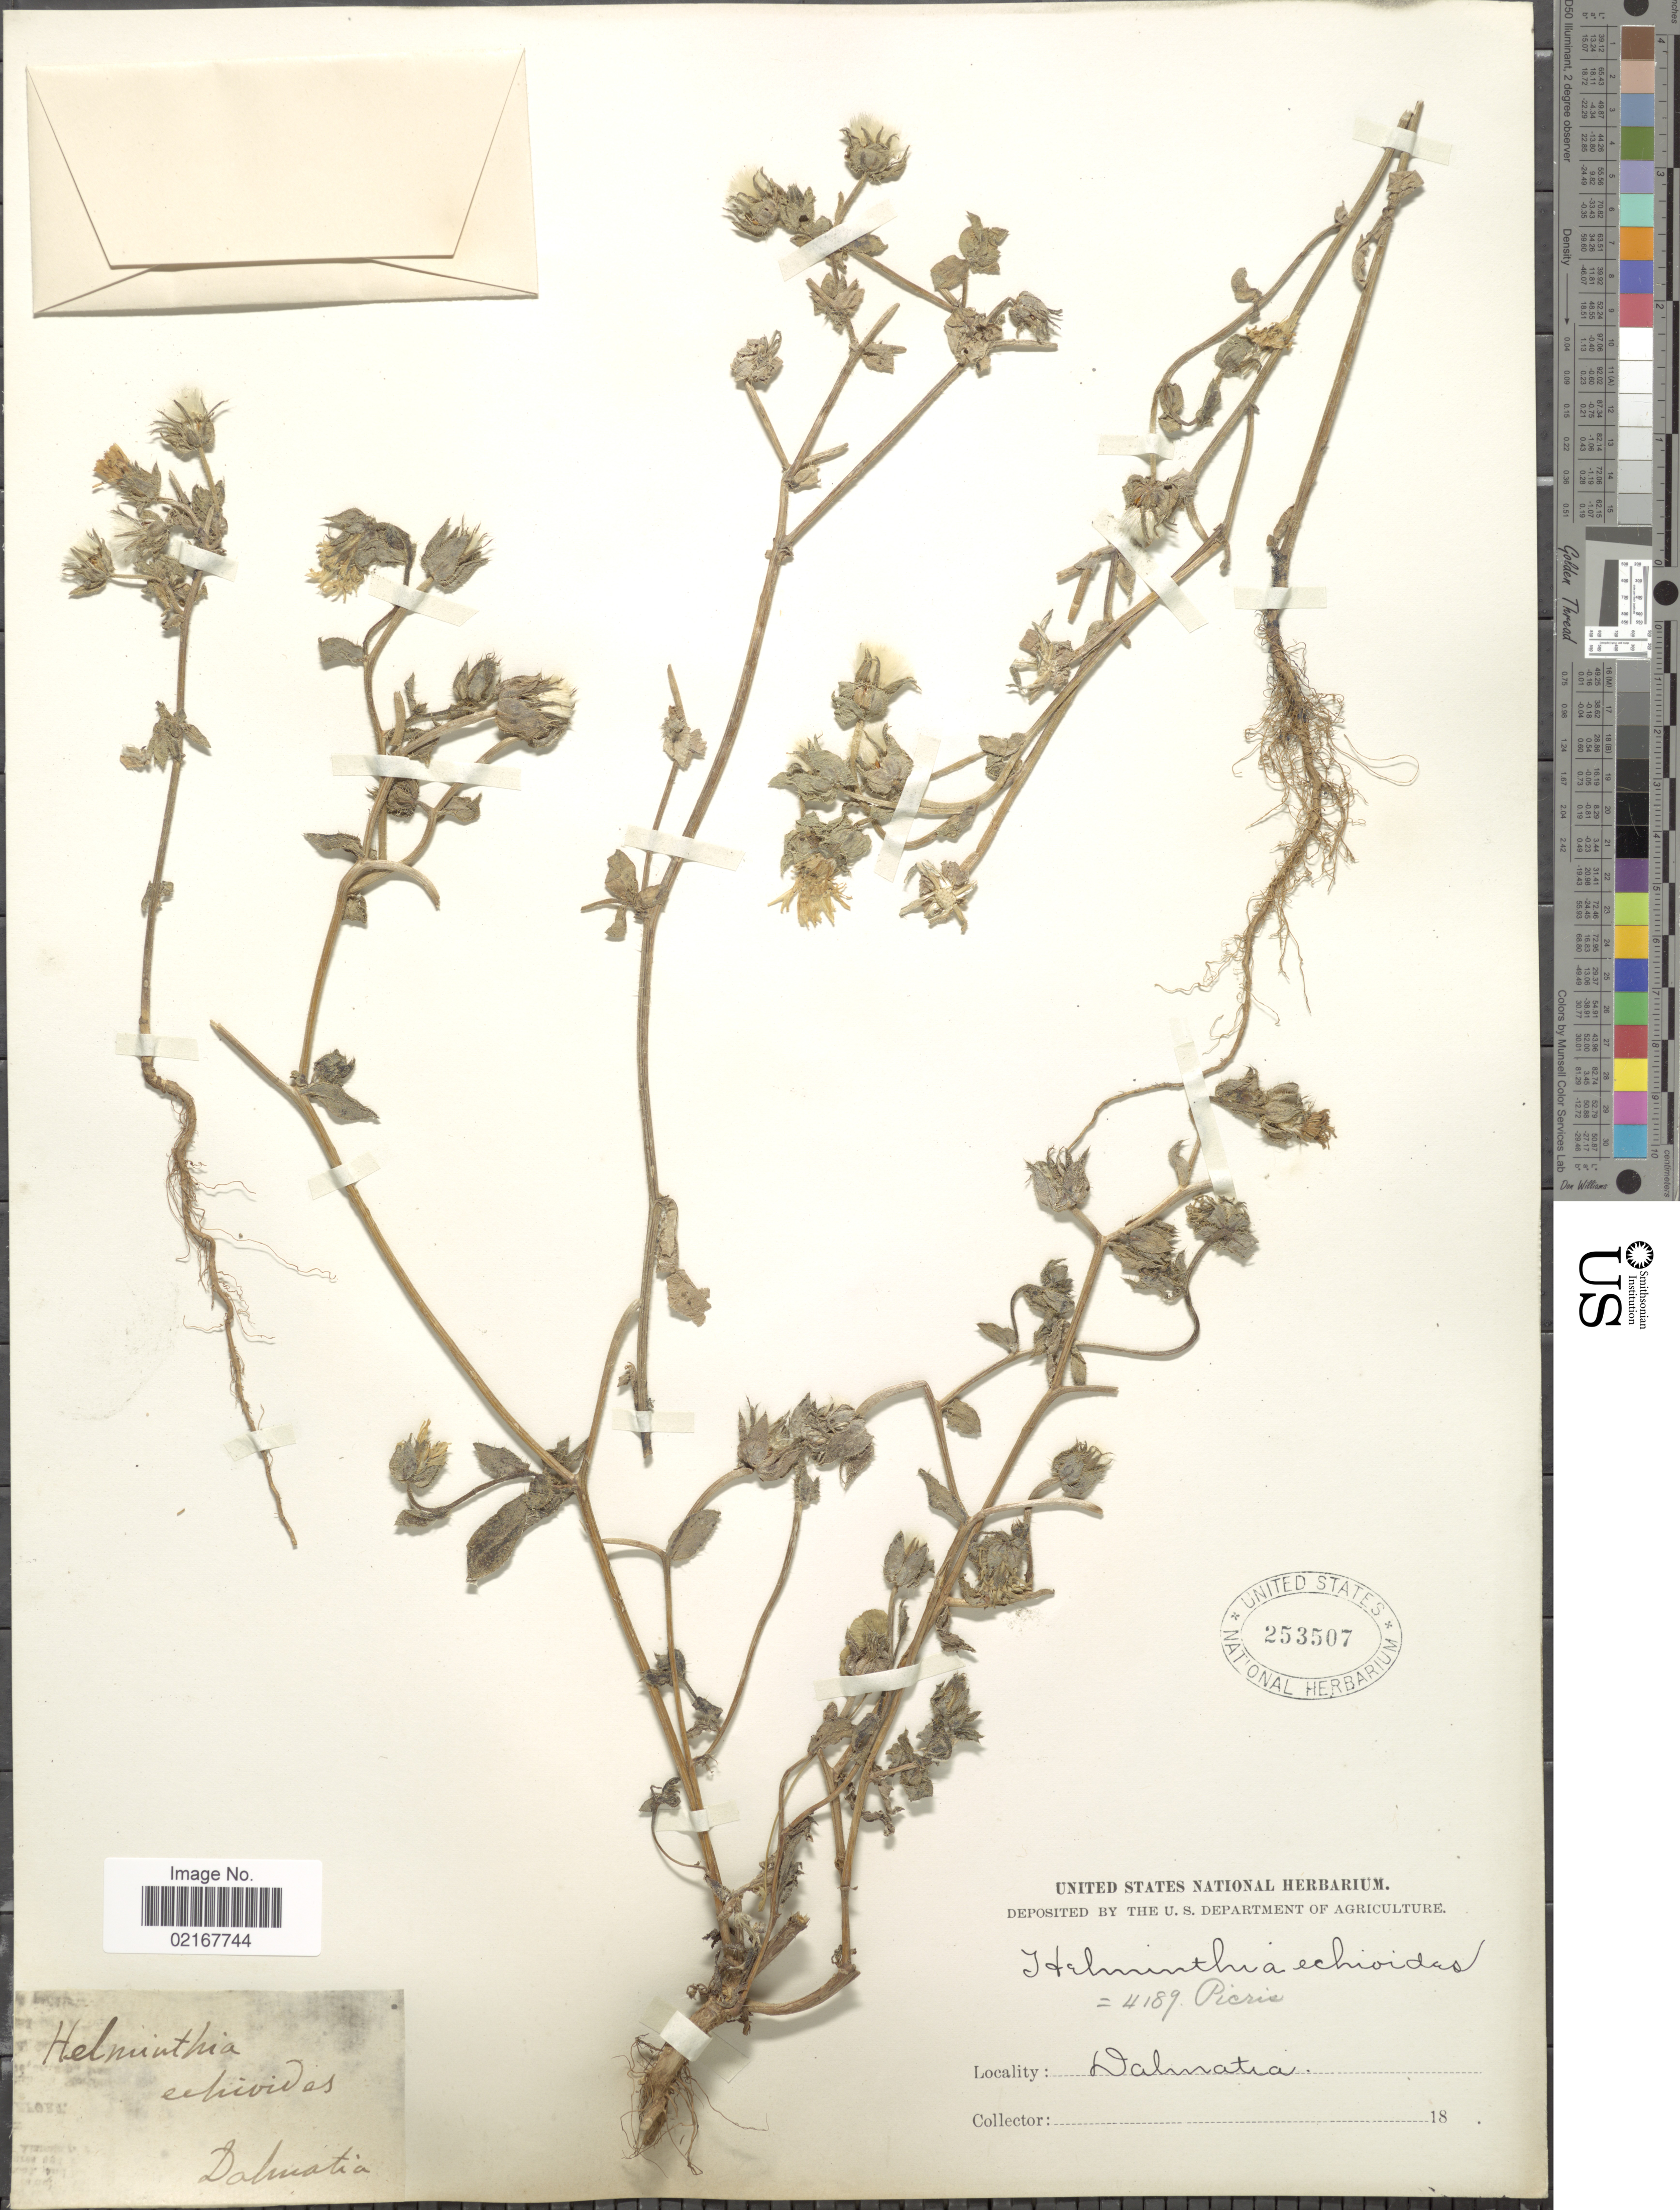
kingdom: Plantae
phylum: Tracheophyta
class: Magnoliopsida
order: Asterales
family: Asteraceae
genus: Helminthotheca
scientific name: Helminthotheca echioides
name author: (L.) Holub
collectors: U.S. National Herbarium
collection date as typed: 18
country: Croatia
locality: Dalmatia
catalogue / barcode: US 253507